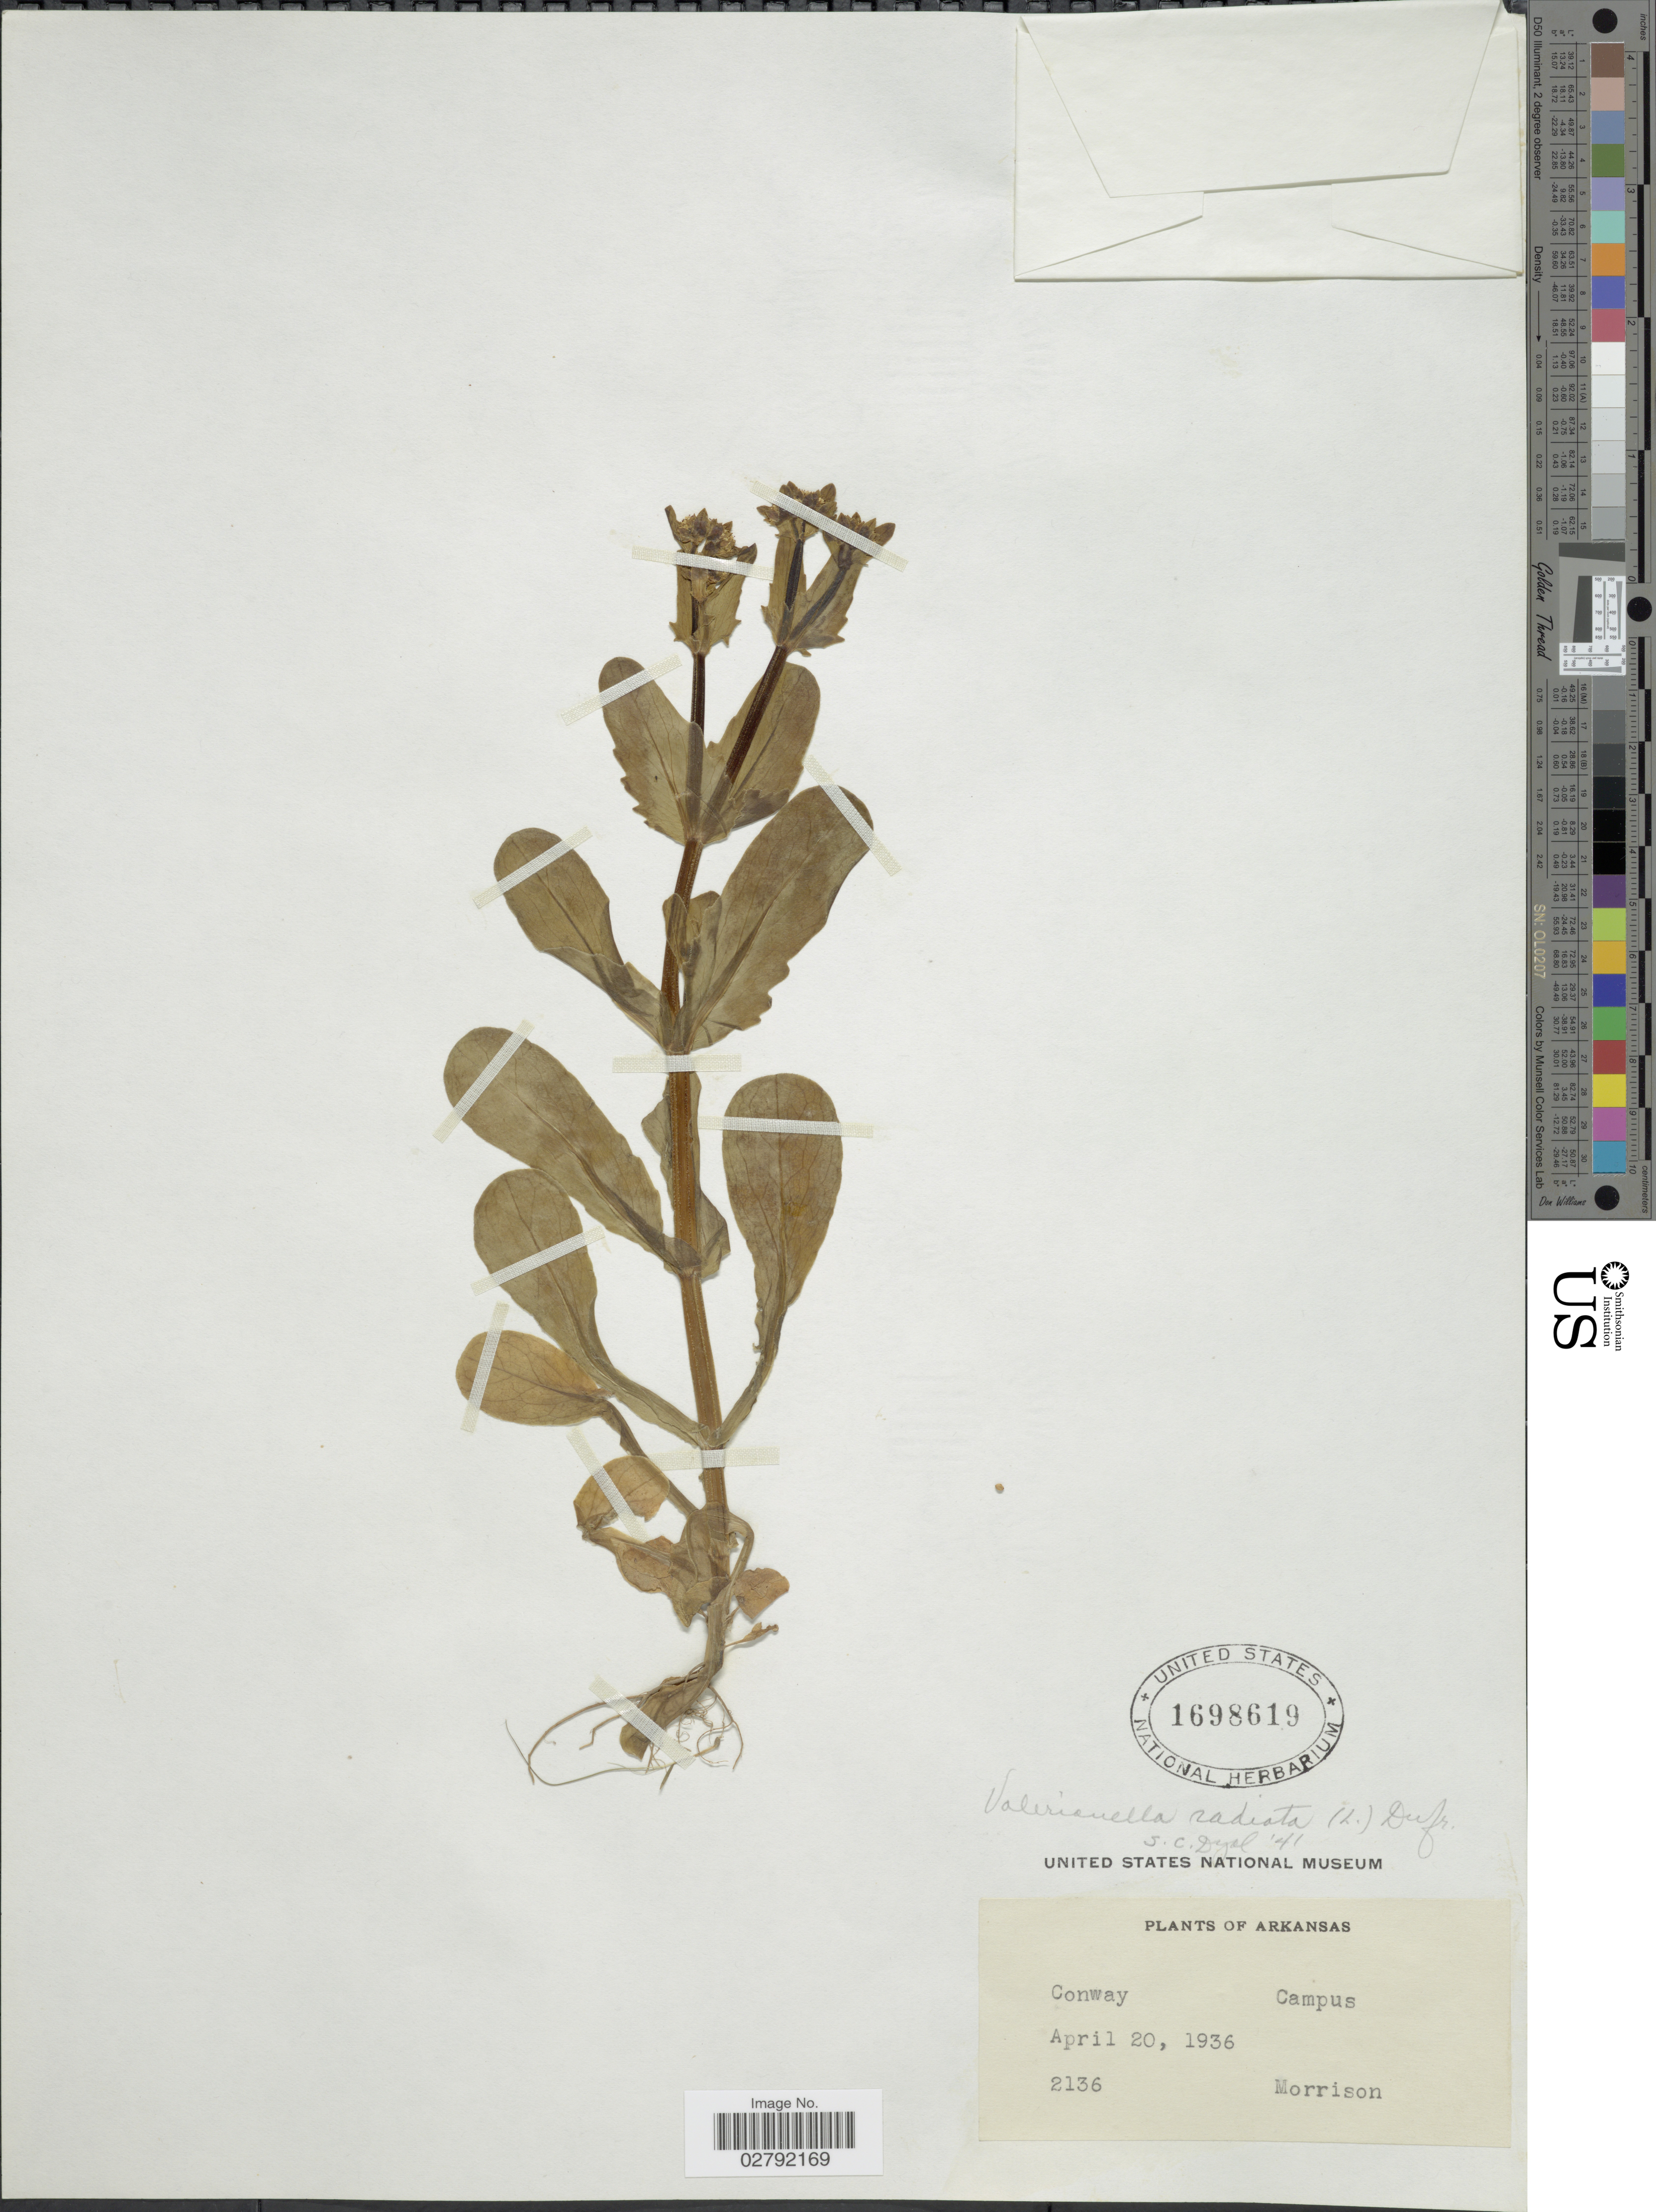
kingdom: Plantae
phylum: Tracheophyta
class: Magnoliopsida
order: Dipsacales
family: Caprifoliaceae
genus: Valerianella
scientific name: Valerianella radiata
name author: (L.) Dufr.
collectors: Morrison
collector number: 2136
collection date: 1936-04-20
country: United States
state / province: Arkansas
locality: Conway.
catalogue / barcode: US 1698619